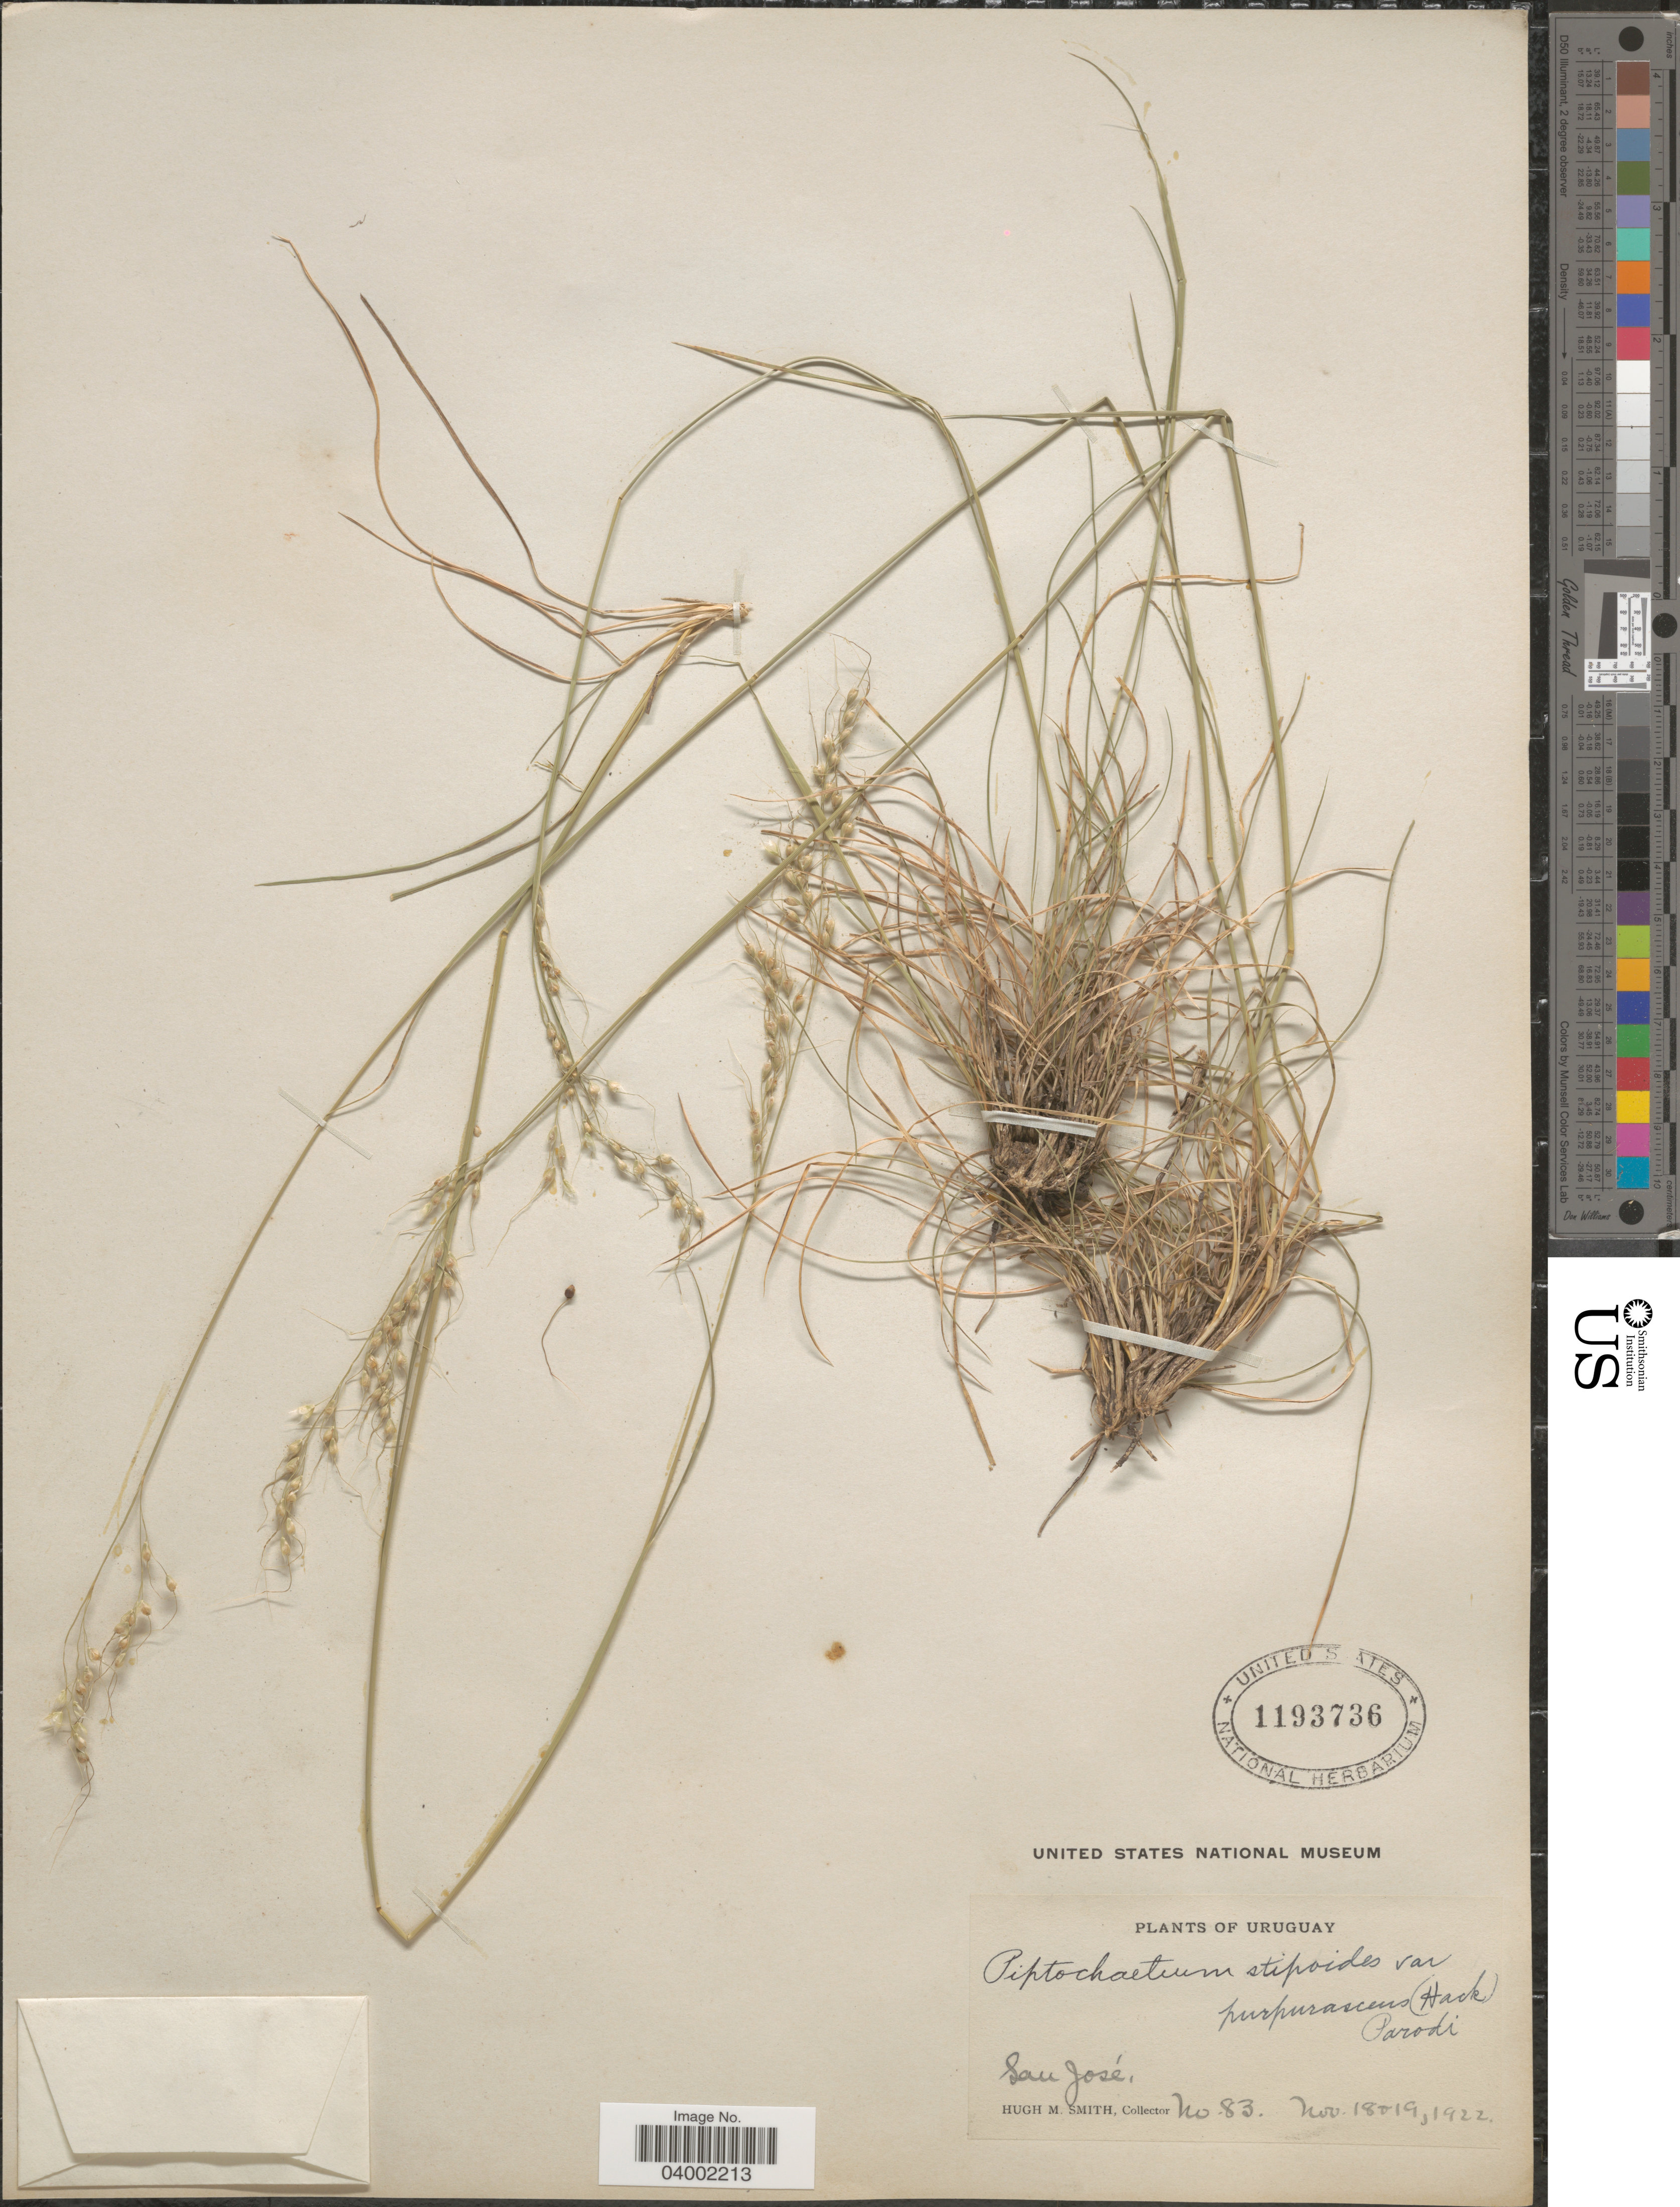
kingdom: Plantae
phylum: Tracheophyta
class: Liliopsida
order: Poales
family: Poaceae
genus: Piptochaetium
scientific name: Piptochaetium stipoides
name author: (Trin. & Rupr.) Hack. & Arechav.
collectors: H. M. Smith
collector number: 83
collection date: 1922-11-18/1922-11-19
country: Uruguay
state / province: San Jose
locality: San José.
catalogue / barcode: US 1193736